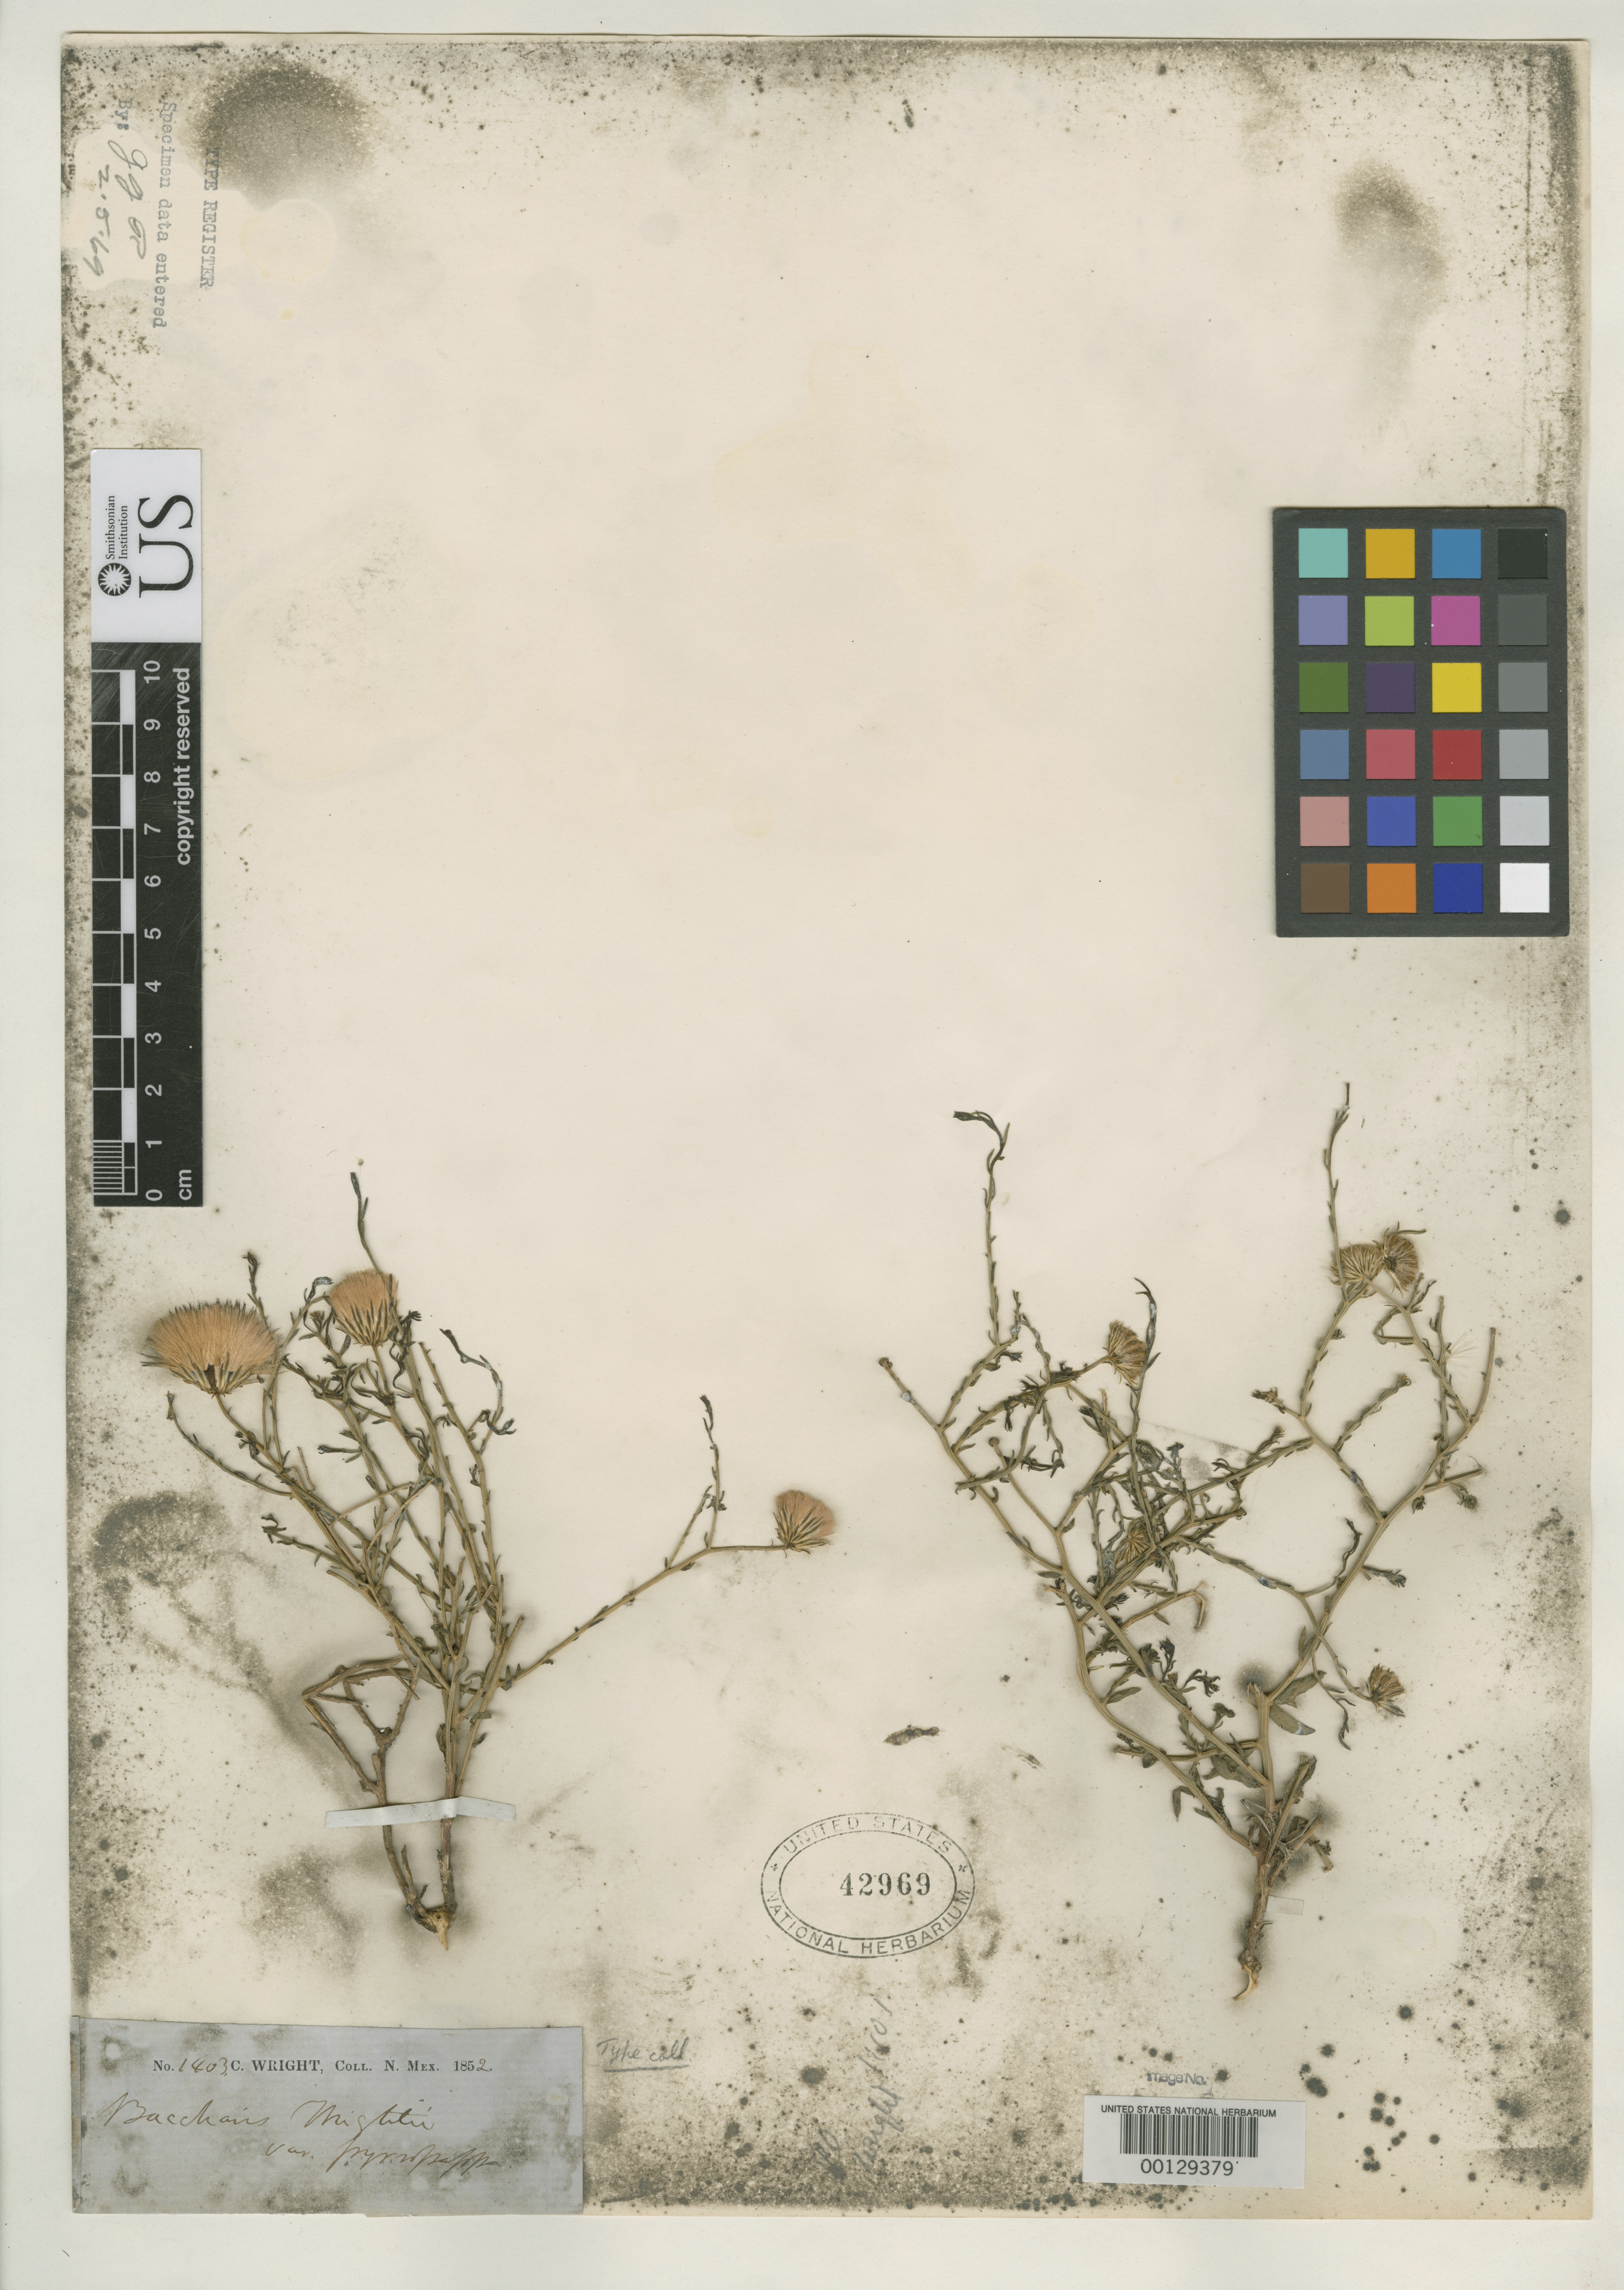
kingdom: Plantae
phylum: Tracheophyta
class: Magnoliopsida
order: Asterales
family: Asteraceae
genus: Baccharis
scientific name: Baccharis wrightii var. pyrrhopappa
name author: A. Gray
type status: Type Collection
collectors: C. Wright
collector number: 1403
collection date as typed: Jun 1852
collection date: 1852-06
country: United States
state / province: New Mexico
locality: Rainwater Cr.; Rock Cr.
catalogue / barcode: US 42969